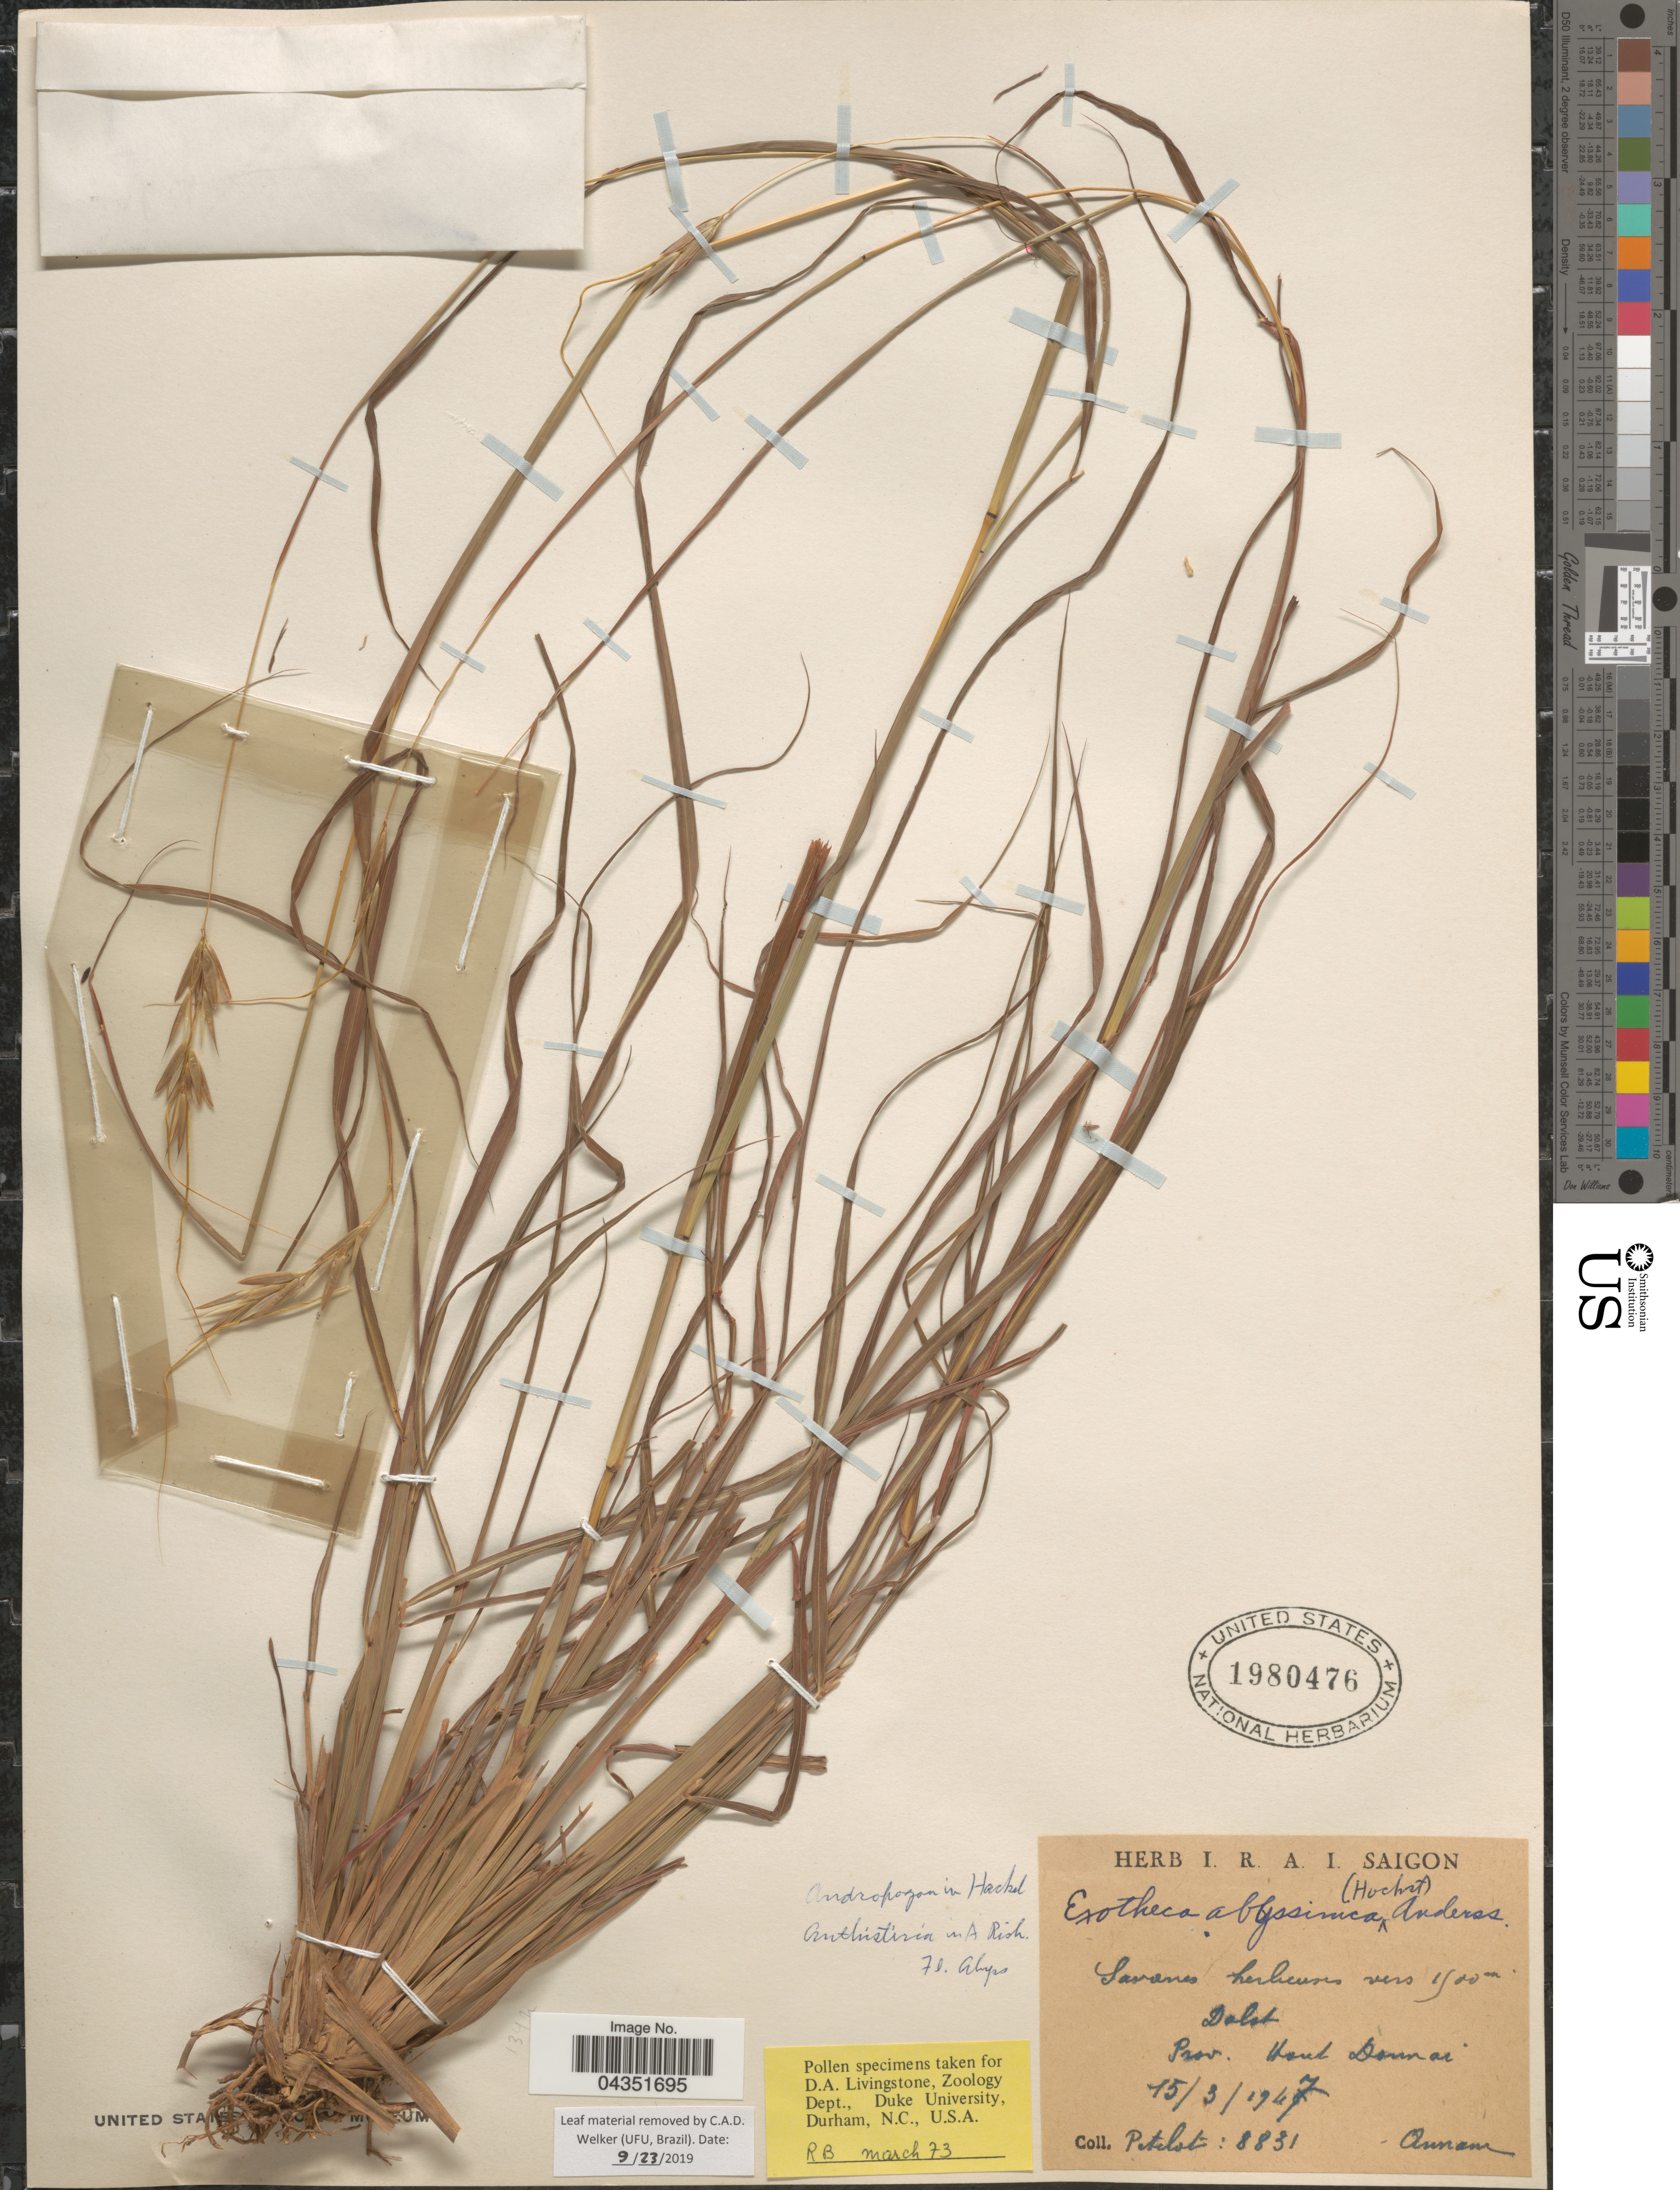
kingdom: Plantae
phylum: Tracheophyta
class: Liliopsida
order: Poales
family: Poaceae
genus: Exotheca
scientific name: Exotheca abyssinica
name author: (Hochst. ex A. Rich.) Andersson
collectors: Pételot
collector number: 8831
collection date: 1947-03-15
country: Vietnam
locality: Dalat. Prov. Haut Donnai. Annam.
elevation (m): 1500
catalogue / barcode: US 1980476